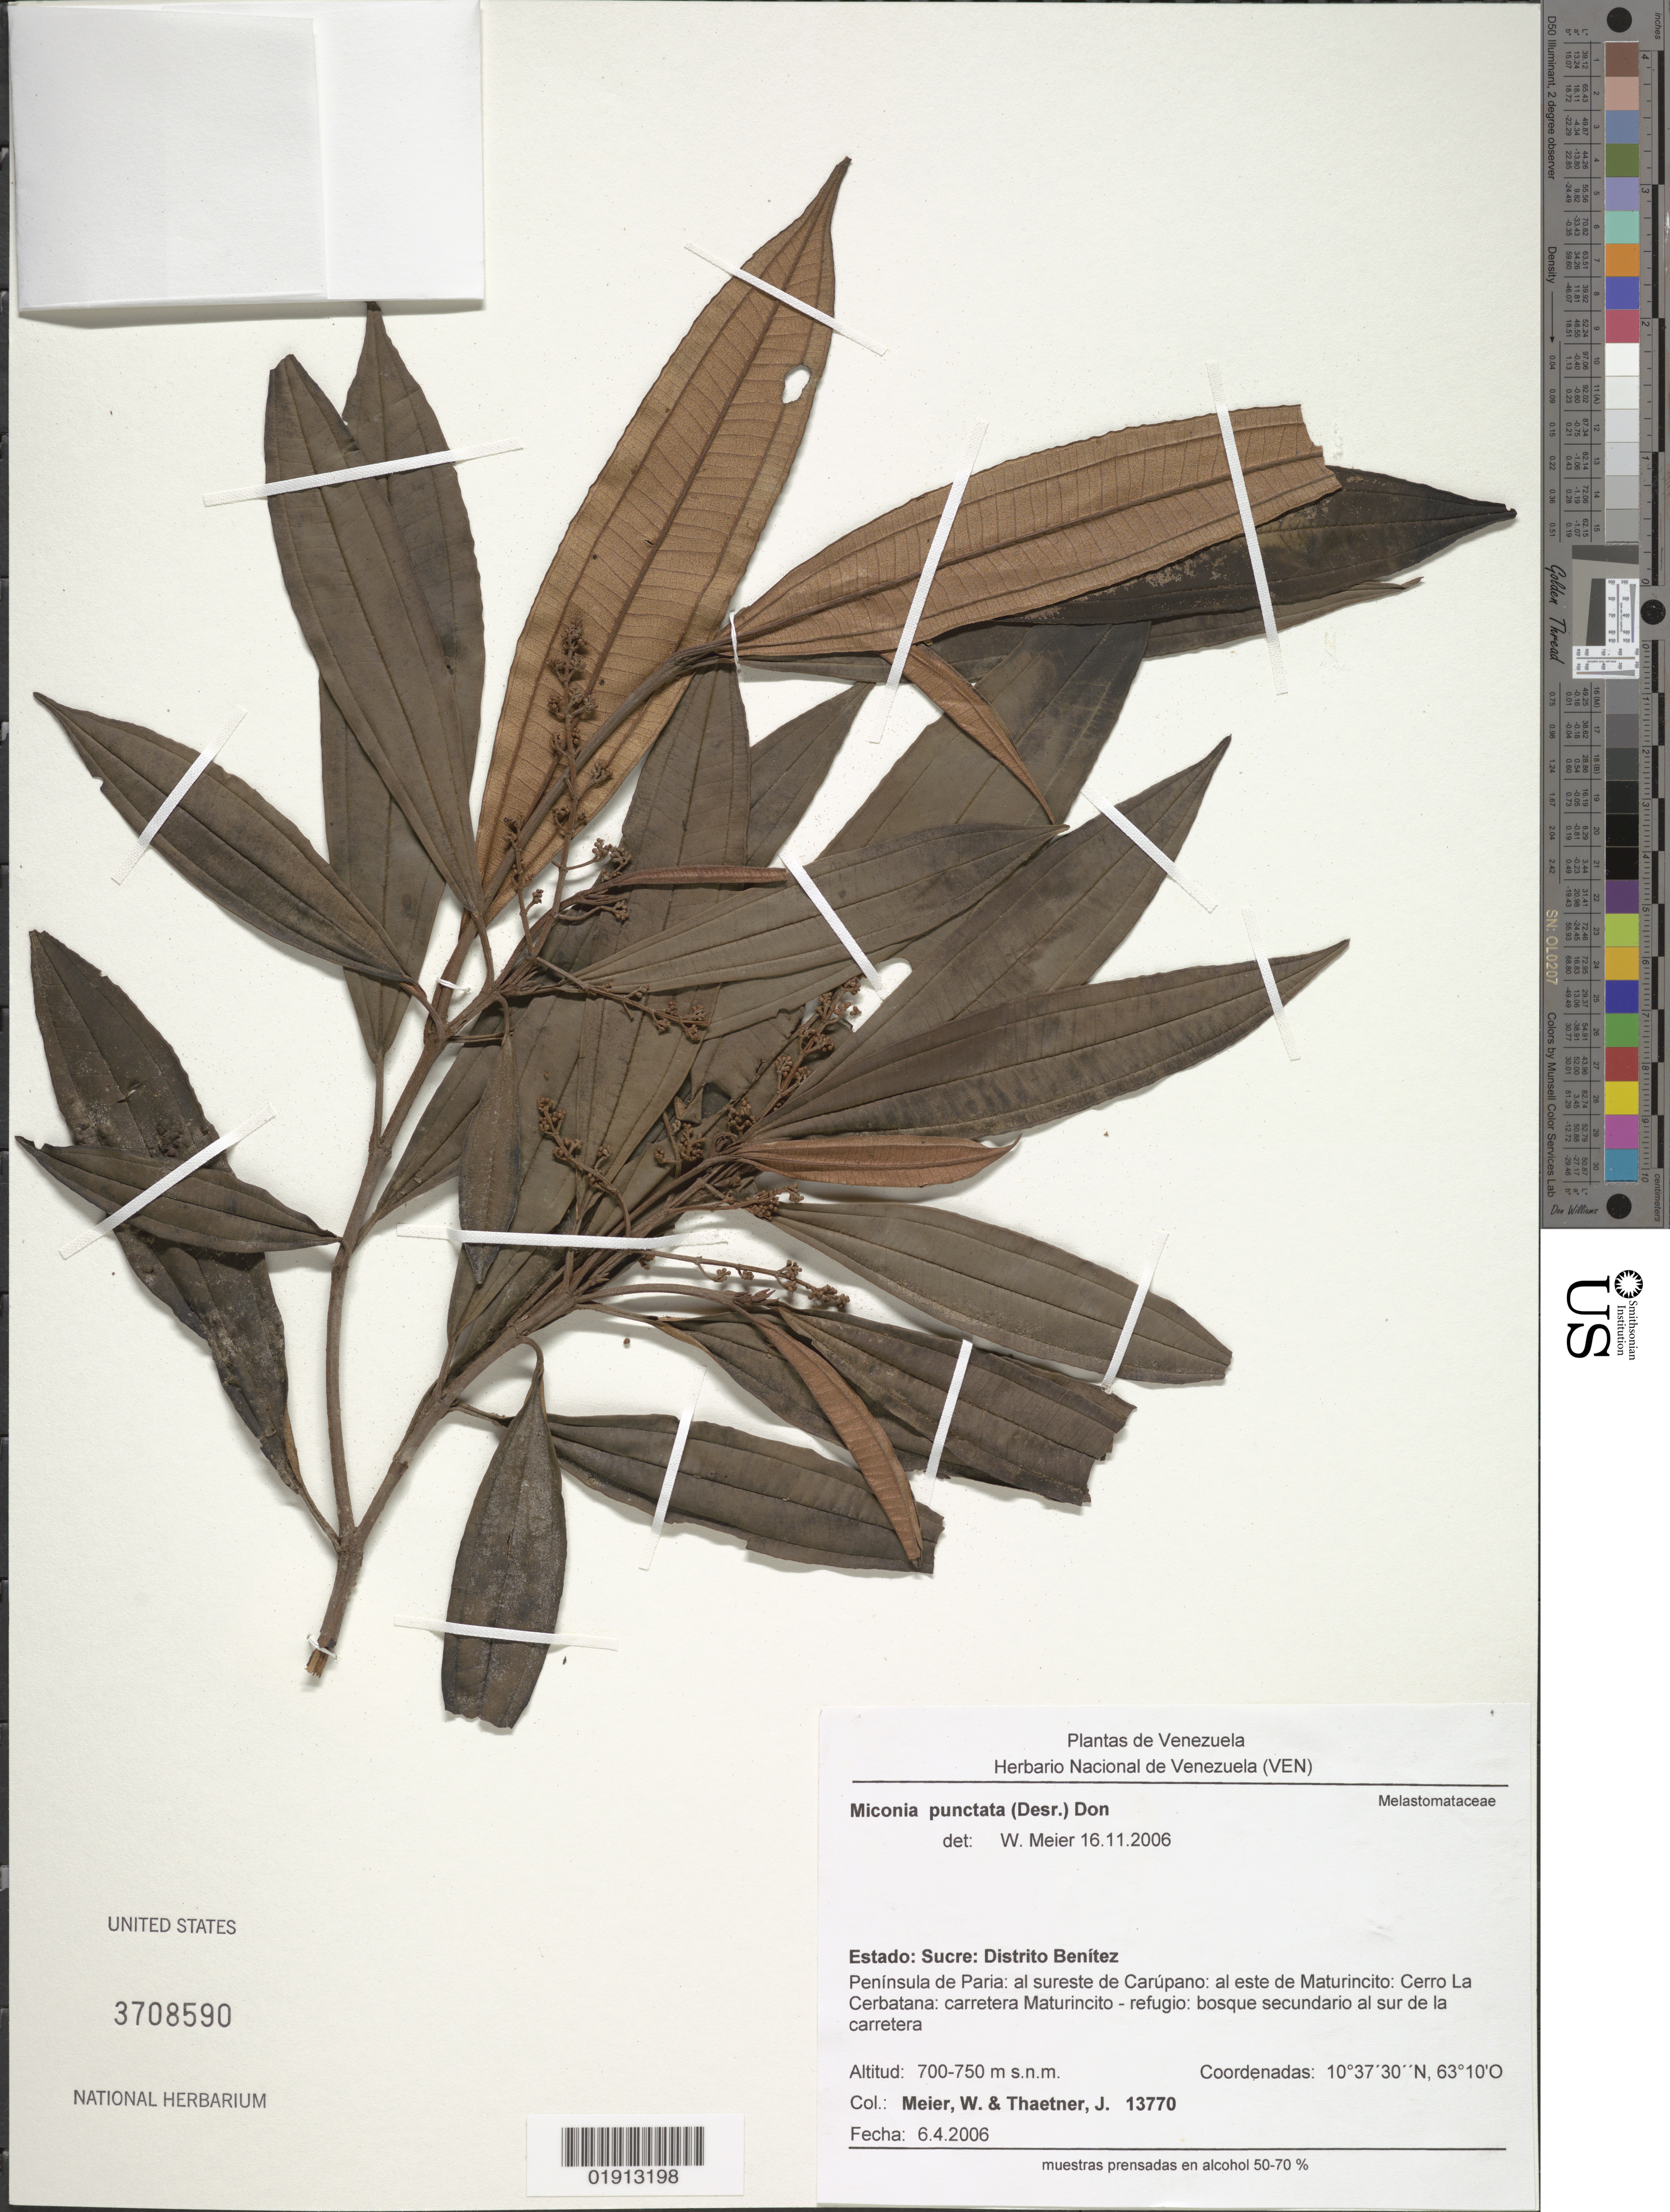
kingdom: Plantae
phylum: Tracheophyta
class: Magnoliopsida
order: Myrtales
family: Melastomataceae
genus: Miconia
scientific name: Miconia chrysophylla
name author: (Rich.) Urb.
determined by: Nascimento, Matheus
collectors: W. Meier & J. Thaetner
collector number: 13770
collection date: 2006-04-06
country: Venezuela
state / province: Sucre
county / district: Benitez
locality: Peninsula de Paria: al sureste de Carupano: al este de Maturincito: Cerro La Cerbatana: carretera Maturincito-refugio.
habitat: Bosque secundario al sur de la carretera.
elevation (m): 700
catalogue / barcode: US 3708590